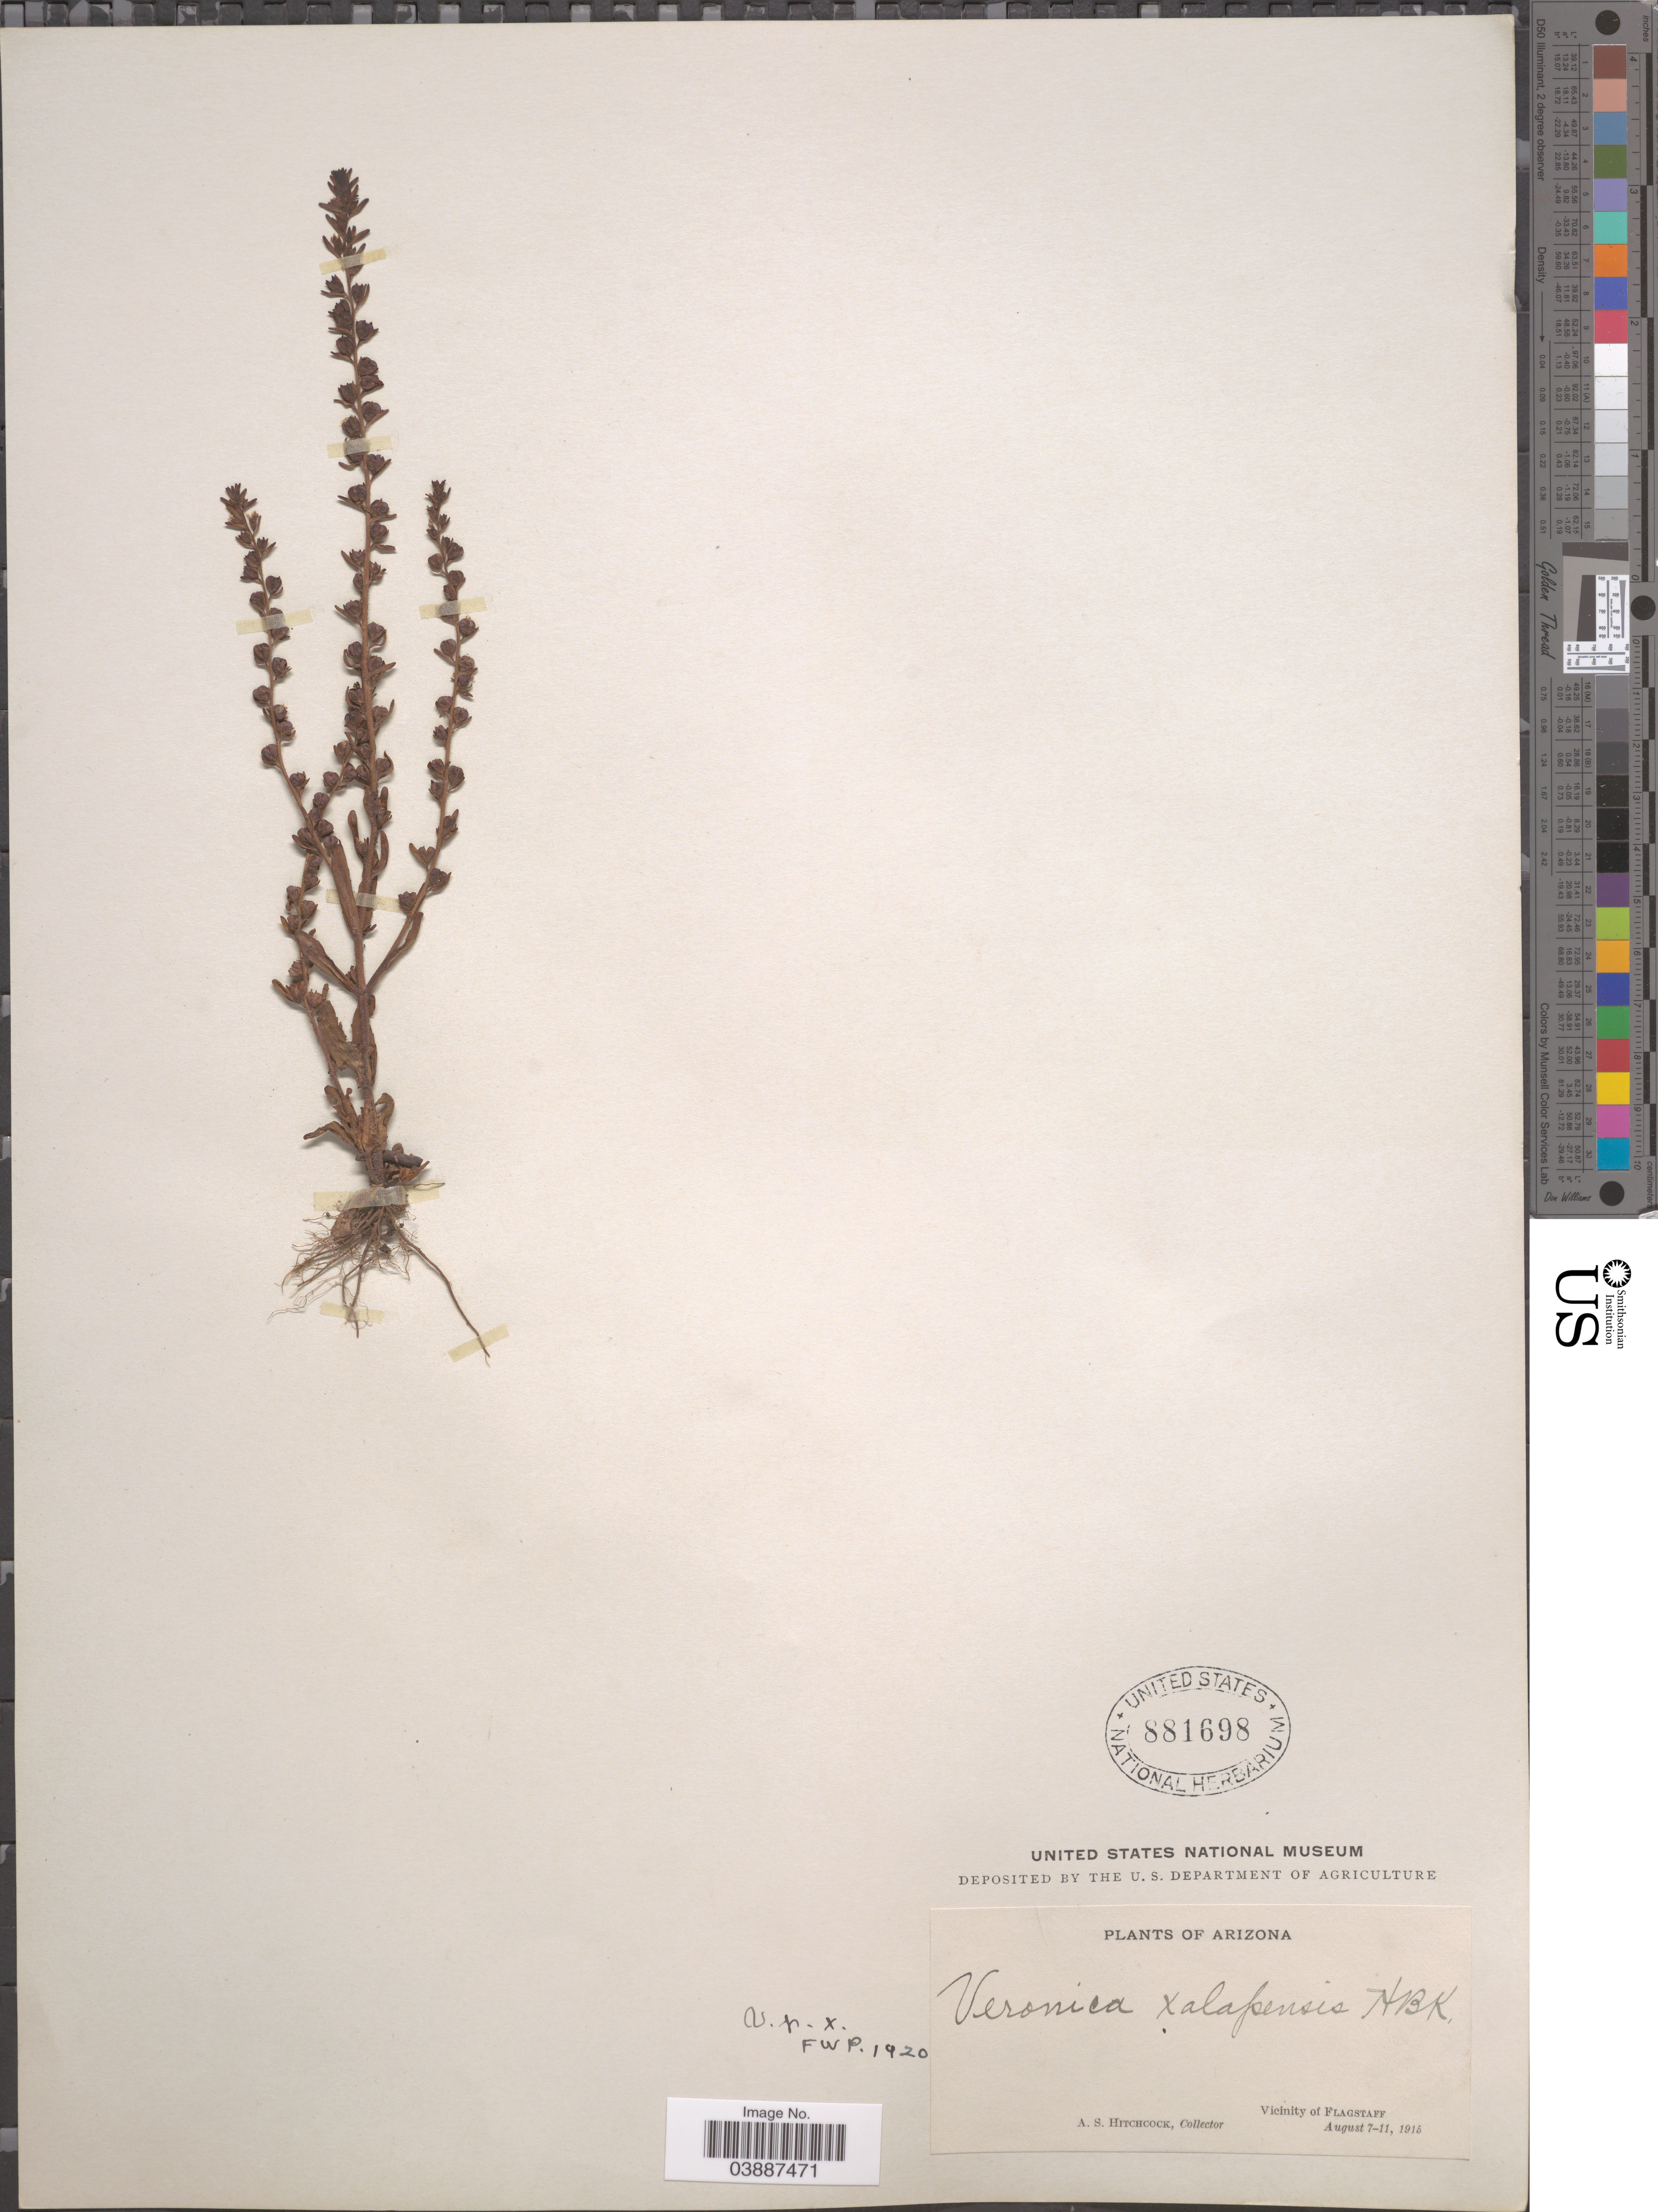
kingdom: Plantae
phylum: Tracheophyta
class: Magnoliopsida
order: Lamiales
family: Plantaginaceae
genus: Veronica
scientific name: Veronica xalapensis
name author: Kunth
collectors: A. S. Hitchcock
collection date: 1915-08-07/1915-08-11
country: United States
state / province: Arizona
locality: Vicinity of Flagstaff.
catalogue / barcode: US 881698